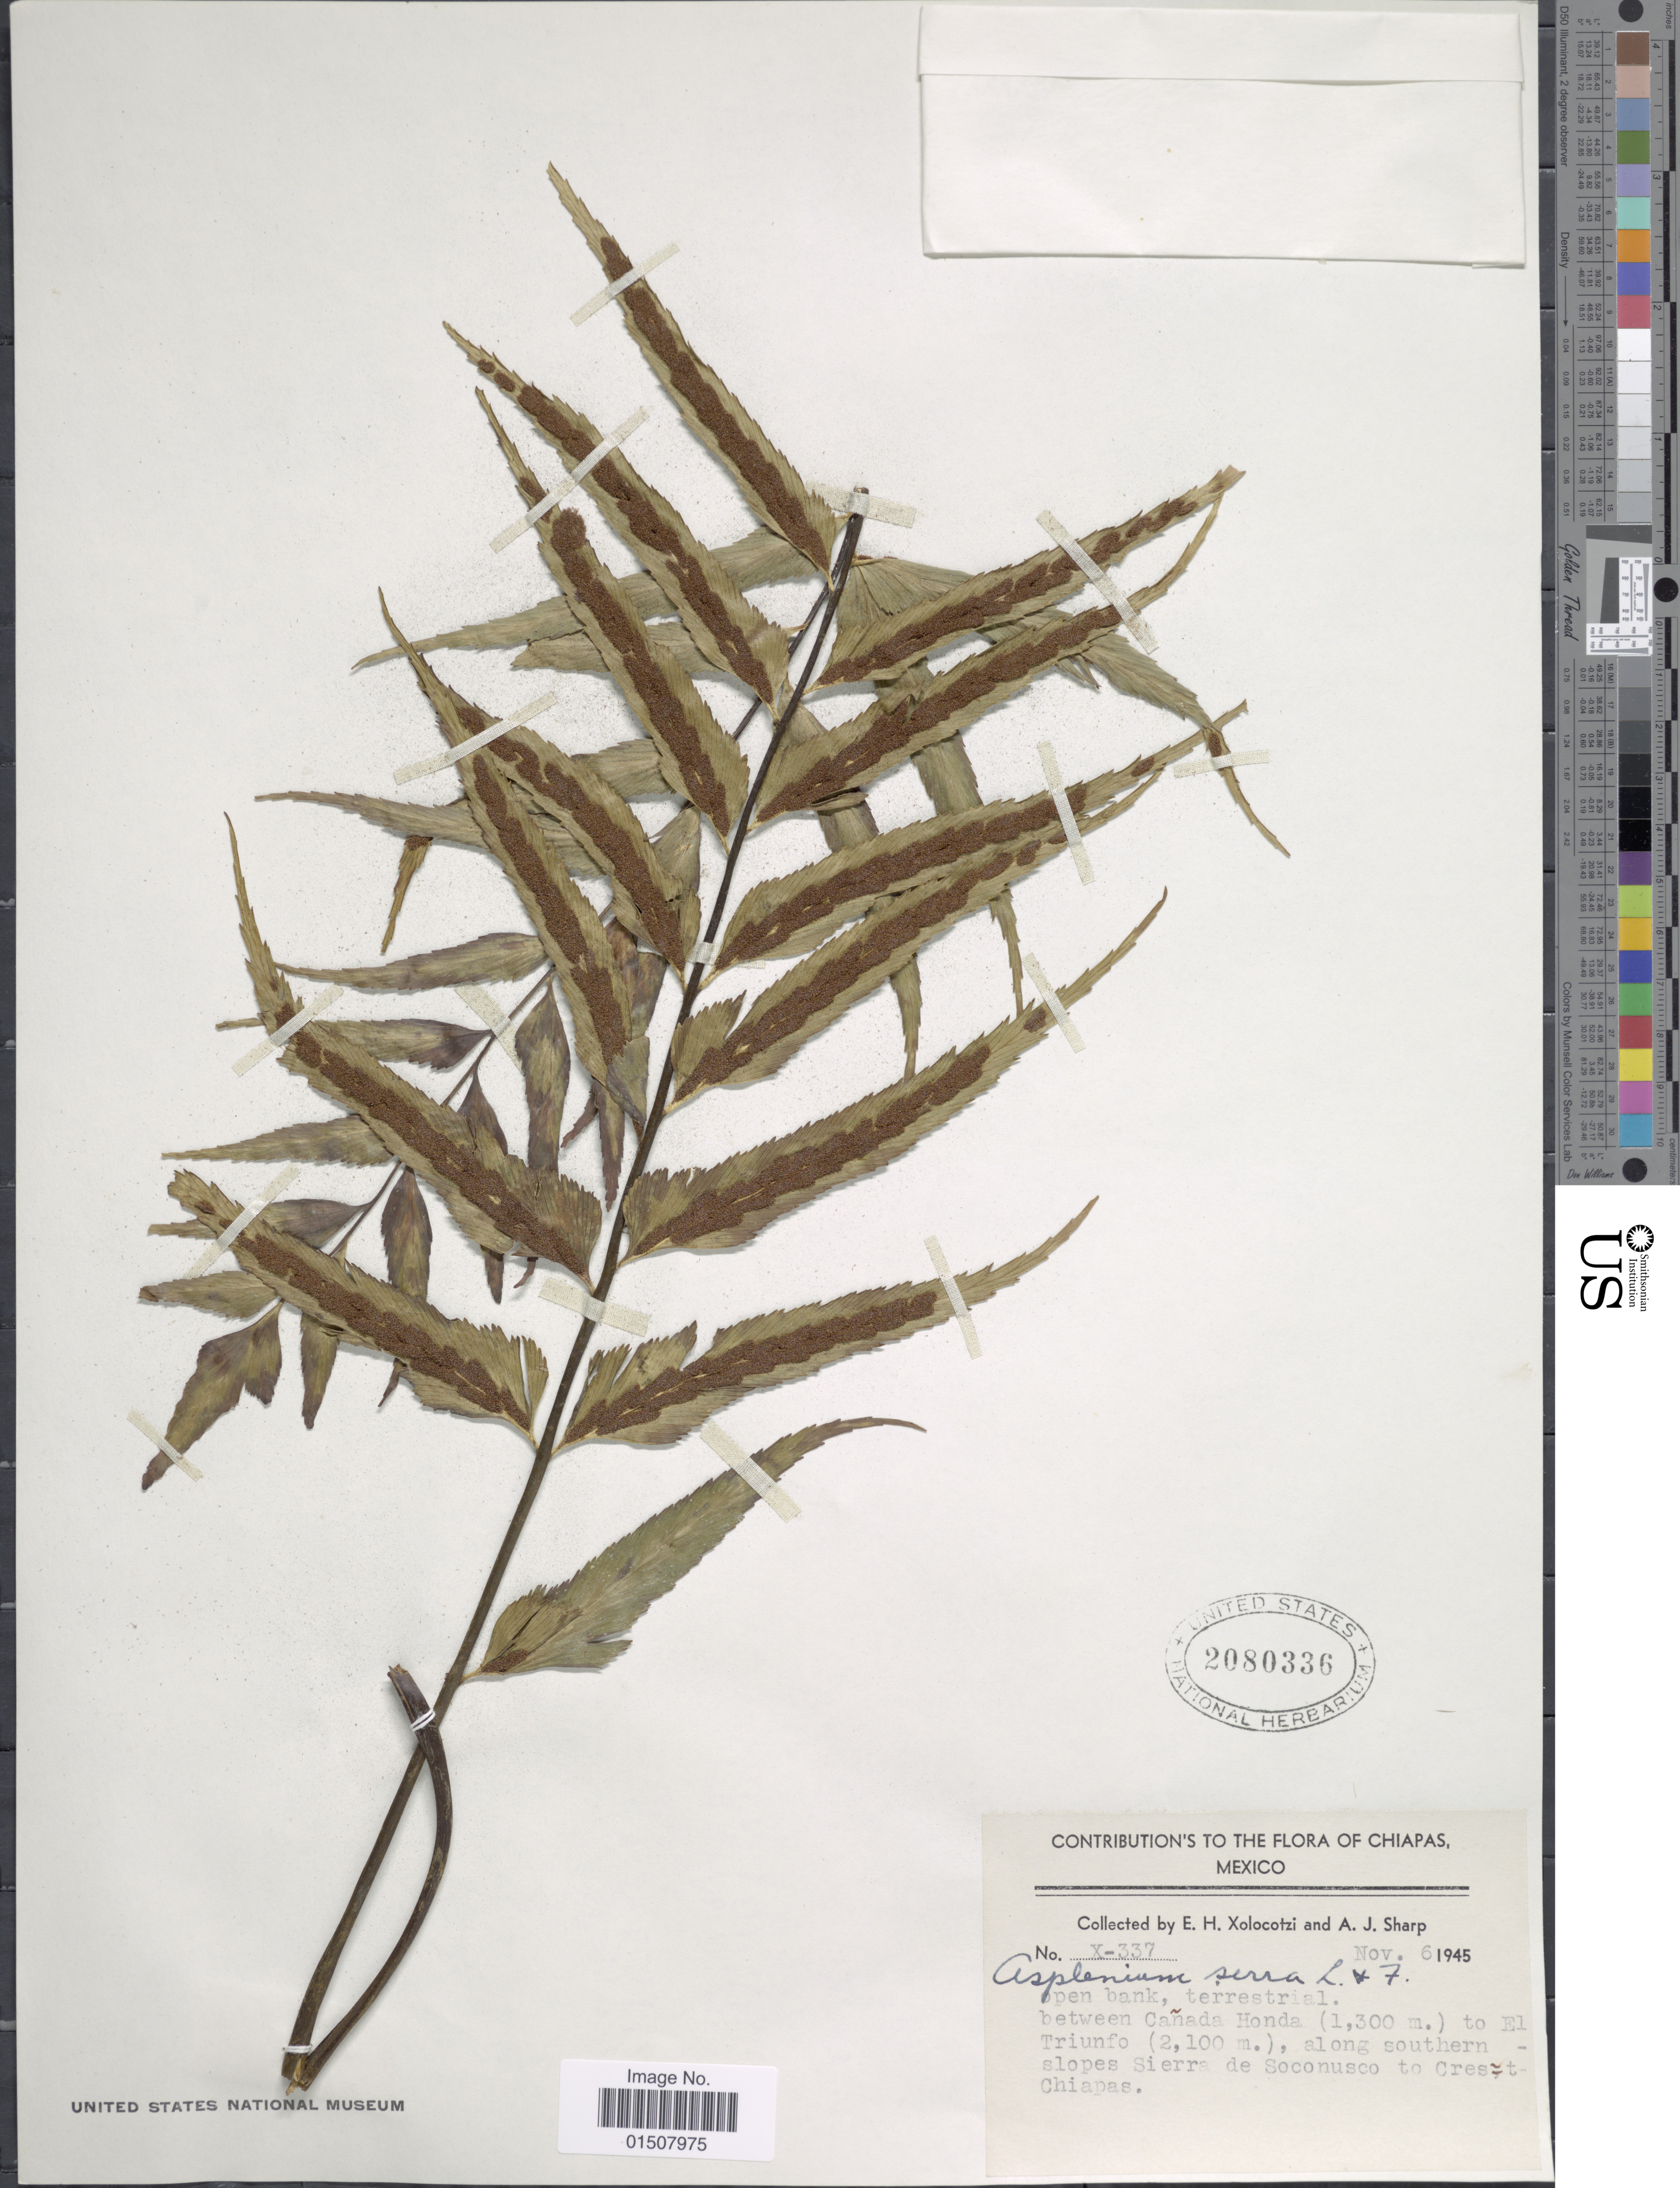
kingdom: Plantae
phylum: Tracheophyta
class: Polypodiopsida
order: Polypodiales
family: Aspleniaceae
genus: Asplenium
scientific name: Asplenium serra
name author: Langsd. & Fisch.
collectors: E. I. Hernández-X. & A. J. Sharp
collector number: X-337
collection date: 1945-11-06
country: Mexico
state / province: Chiapas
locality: Open bank, terrestrial, between Canada Honda to El Triunfo, along southern slopes Sierra de Soconusco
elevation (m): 1300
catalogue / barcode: US 2080336